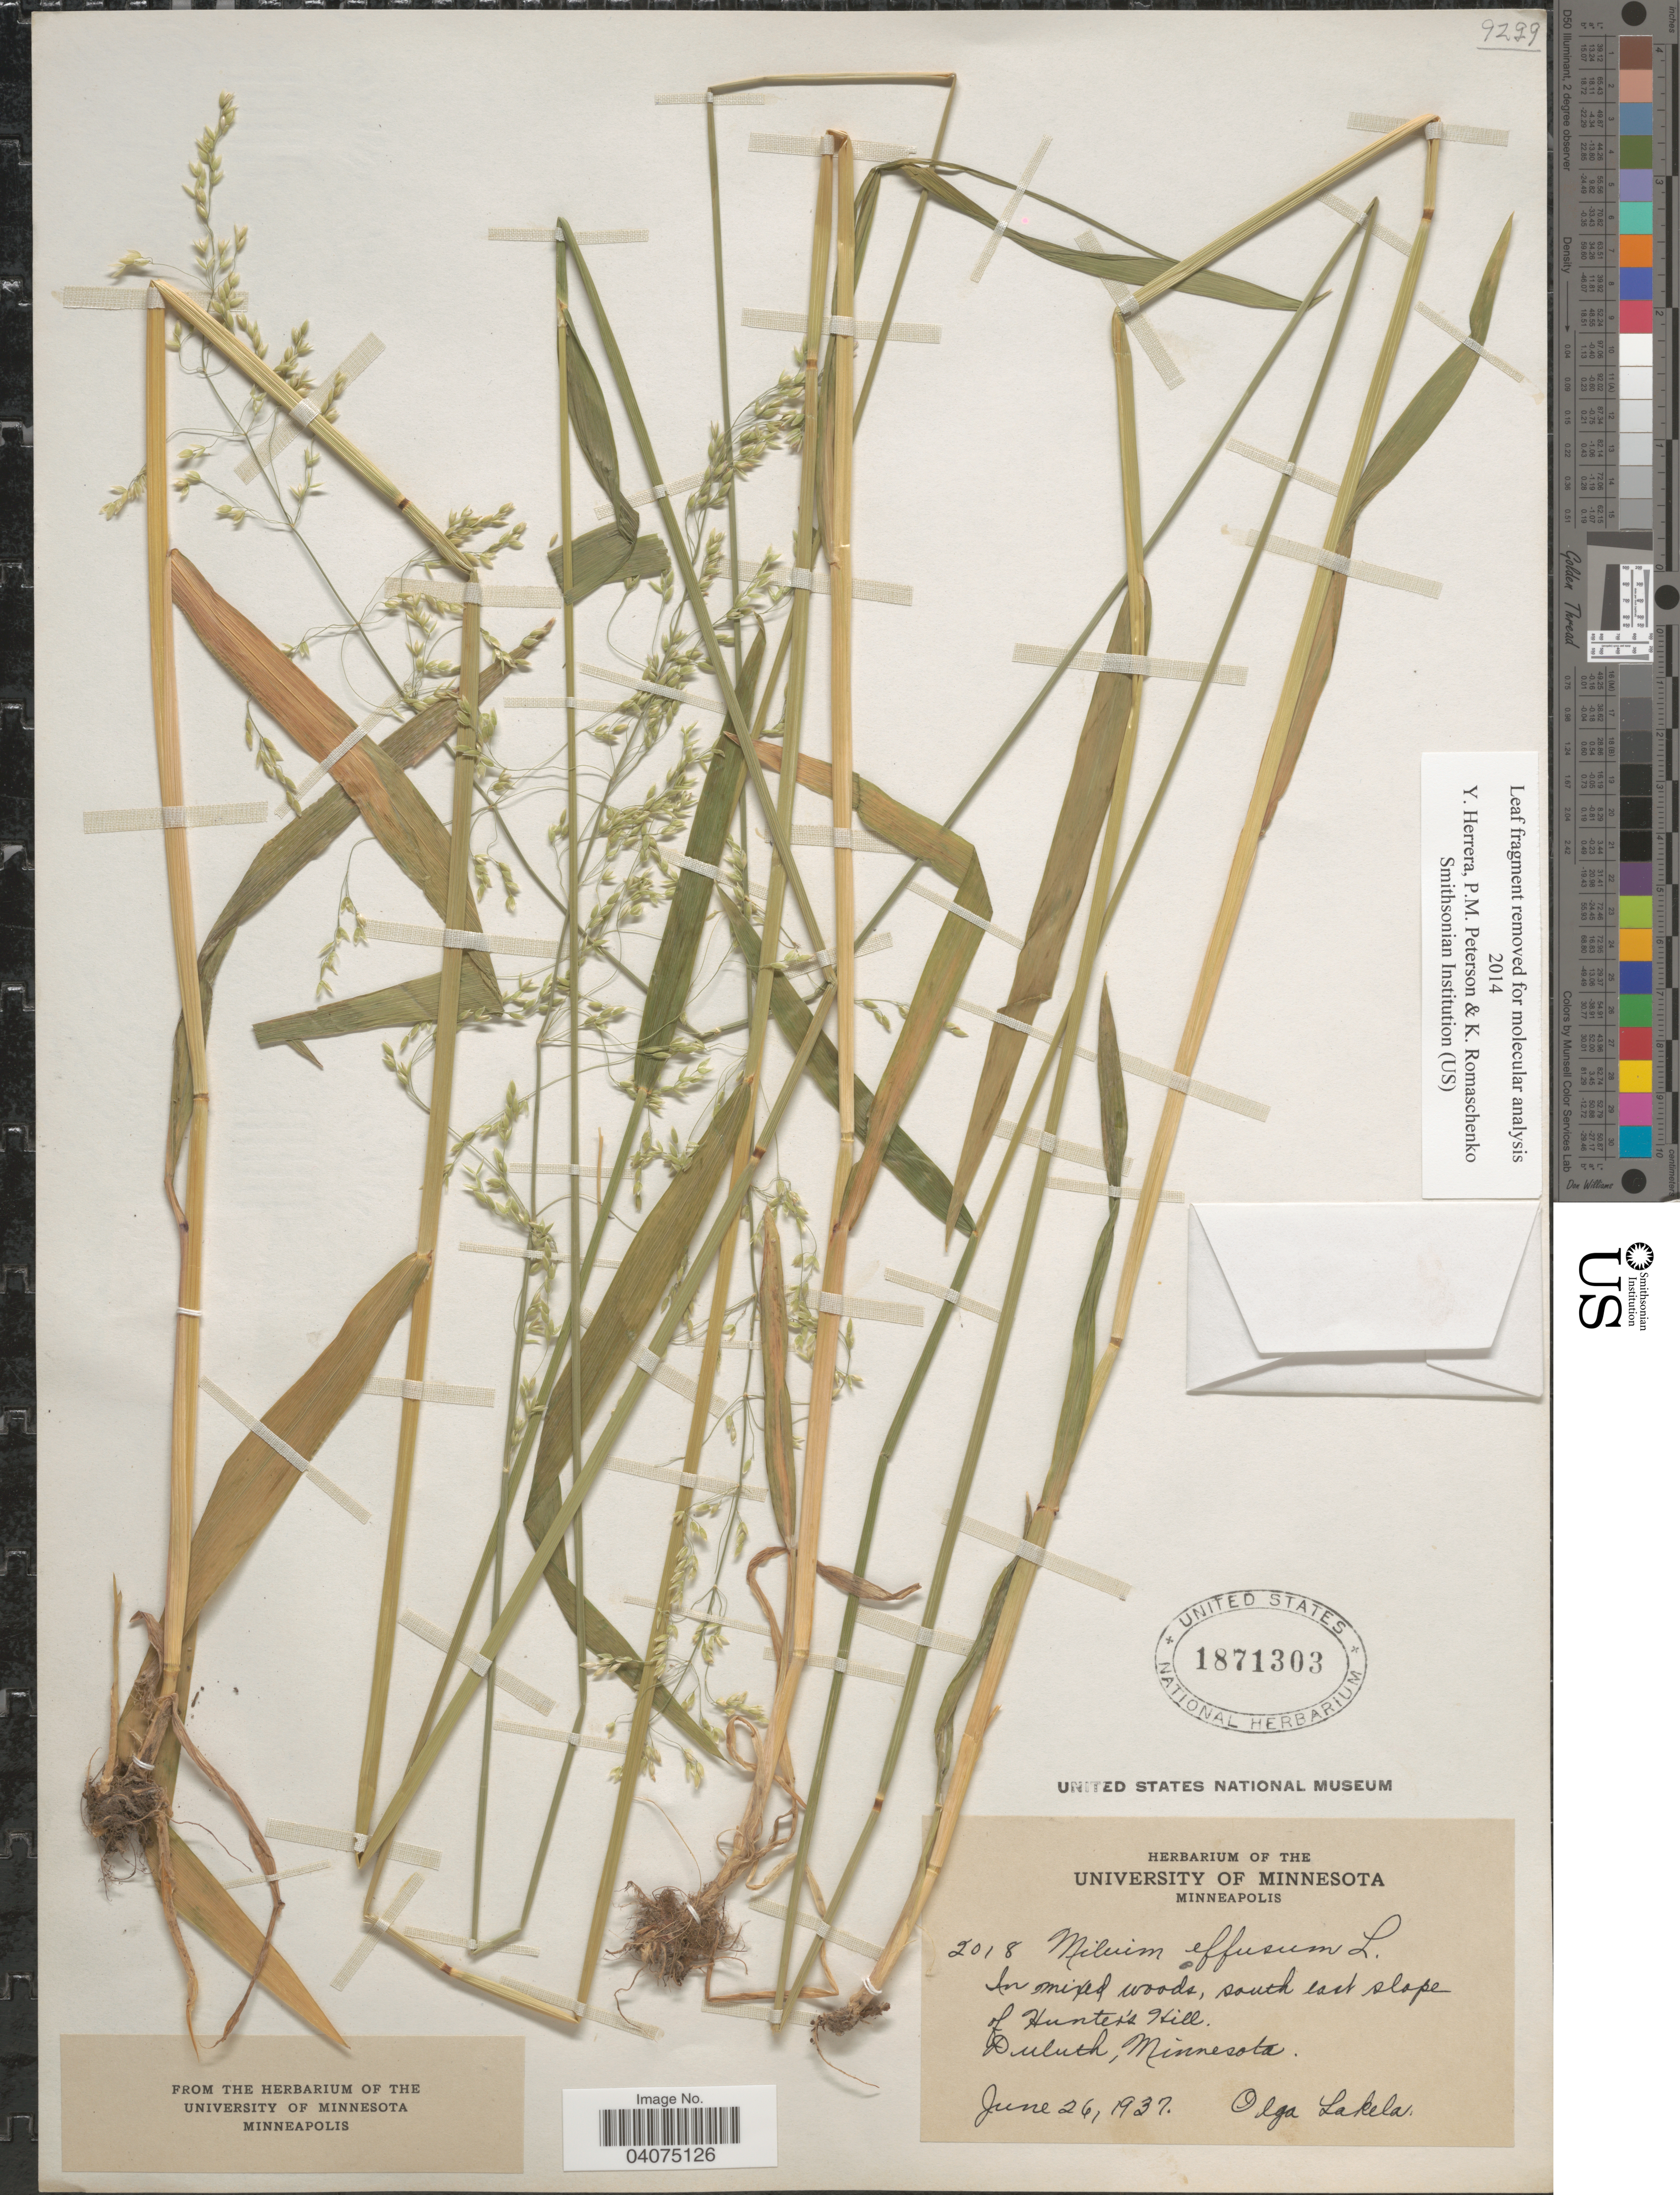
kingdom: Plantae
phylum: Tracheophyta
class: Liliopsida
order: Poales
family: Poaceae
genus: Milium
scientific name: Milium effusum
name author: L.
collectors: O. K. Lakela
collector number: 2018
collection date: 1937-06-26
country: United States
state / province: Minnesota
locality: In mixed woods, south east slope of Hunter's Hill. Duluth.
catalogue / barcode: US 1871303